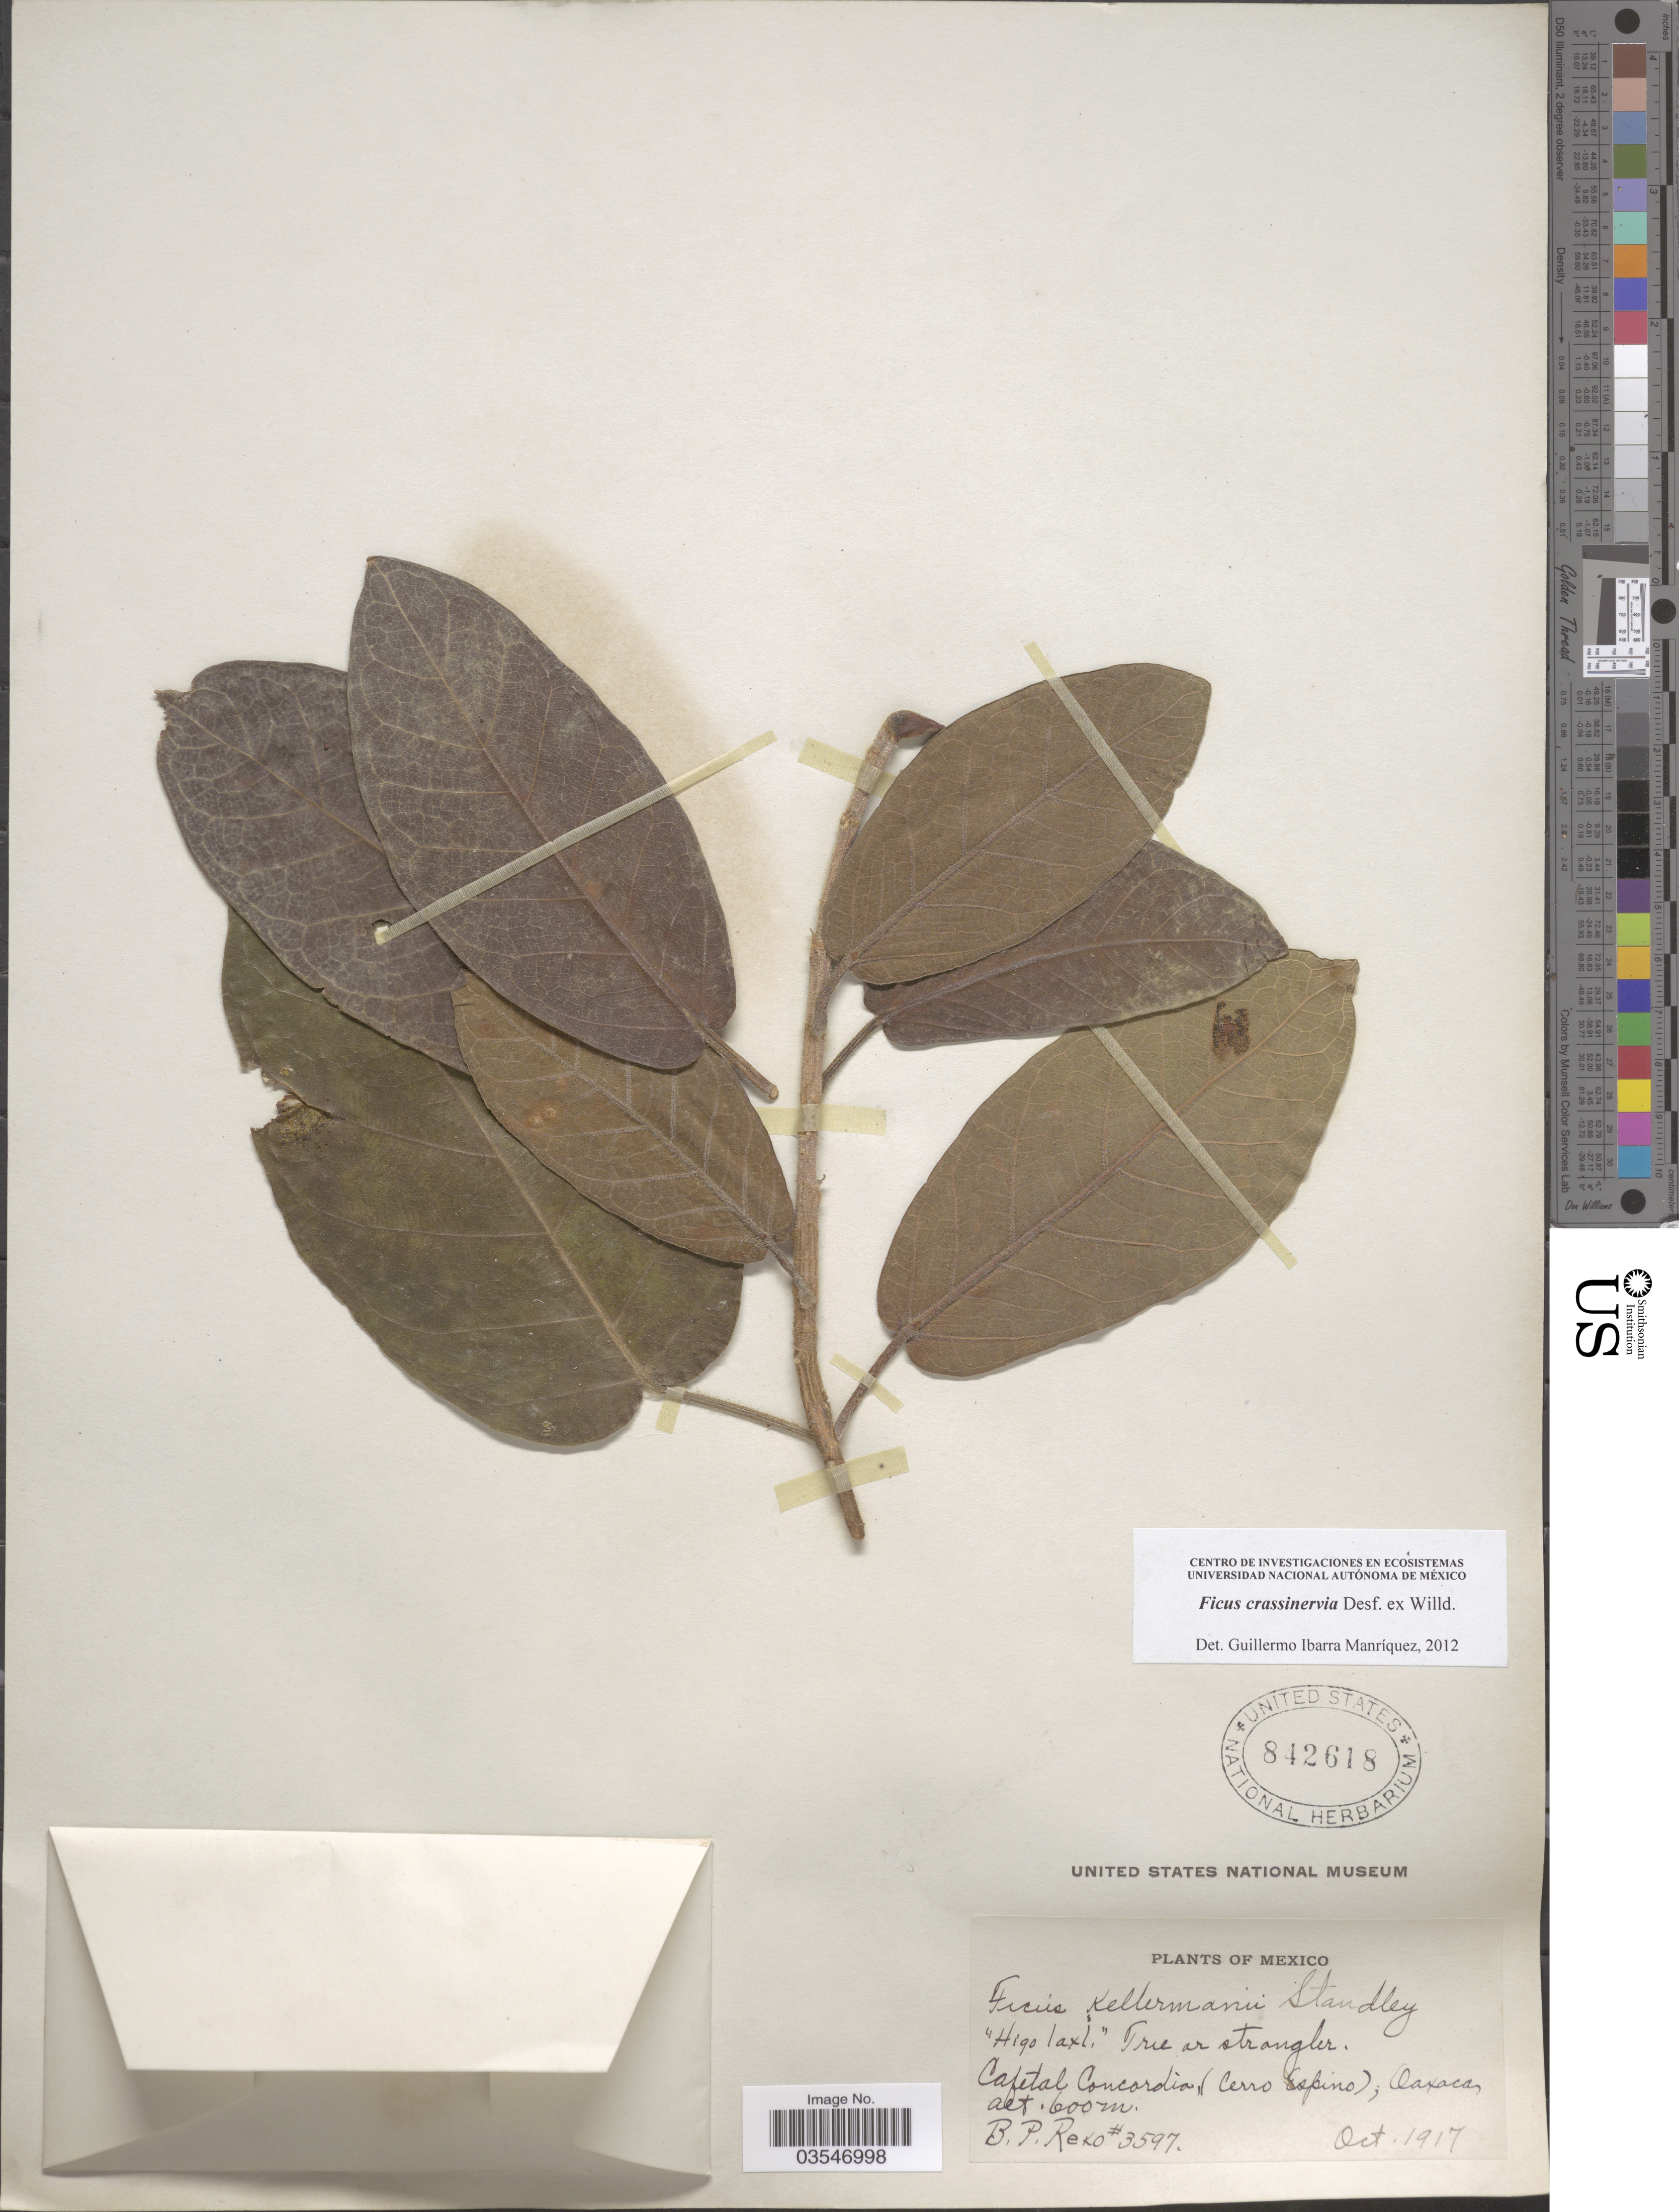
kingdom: Plantae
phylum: Tracheophyta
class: Magnoliopsida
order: Rosales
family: Moraceae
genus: Ficus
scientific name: Ficus crassinervia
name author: Desf. ex Willd.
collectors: B. P. Reko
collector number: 3597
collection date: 1917-10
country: Mexico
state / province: Oaxaca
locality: Cafetal Concordia (Cerro Sapino).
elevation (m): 600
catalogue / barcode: US 842618